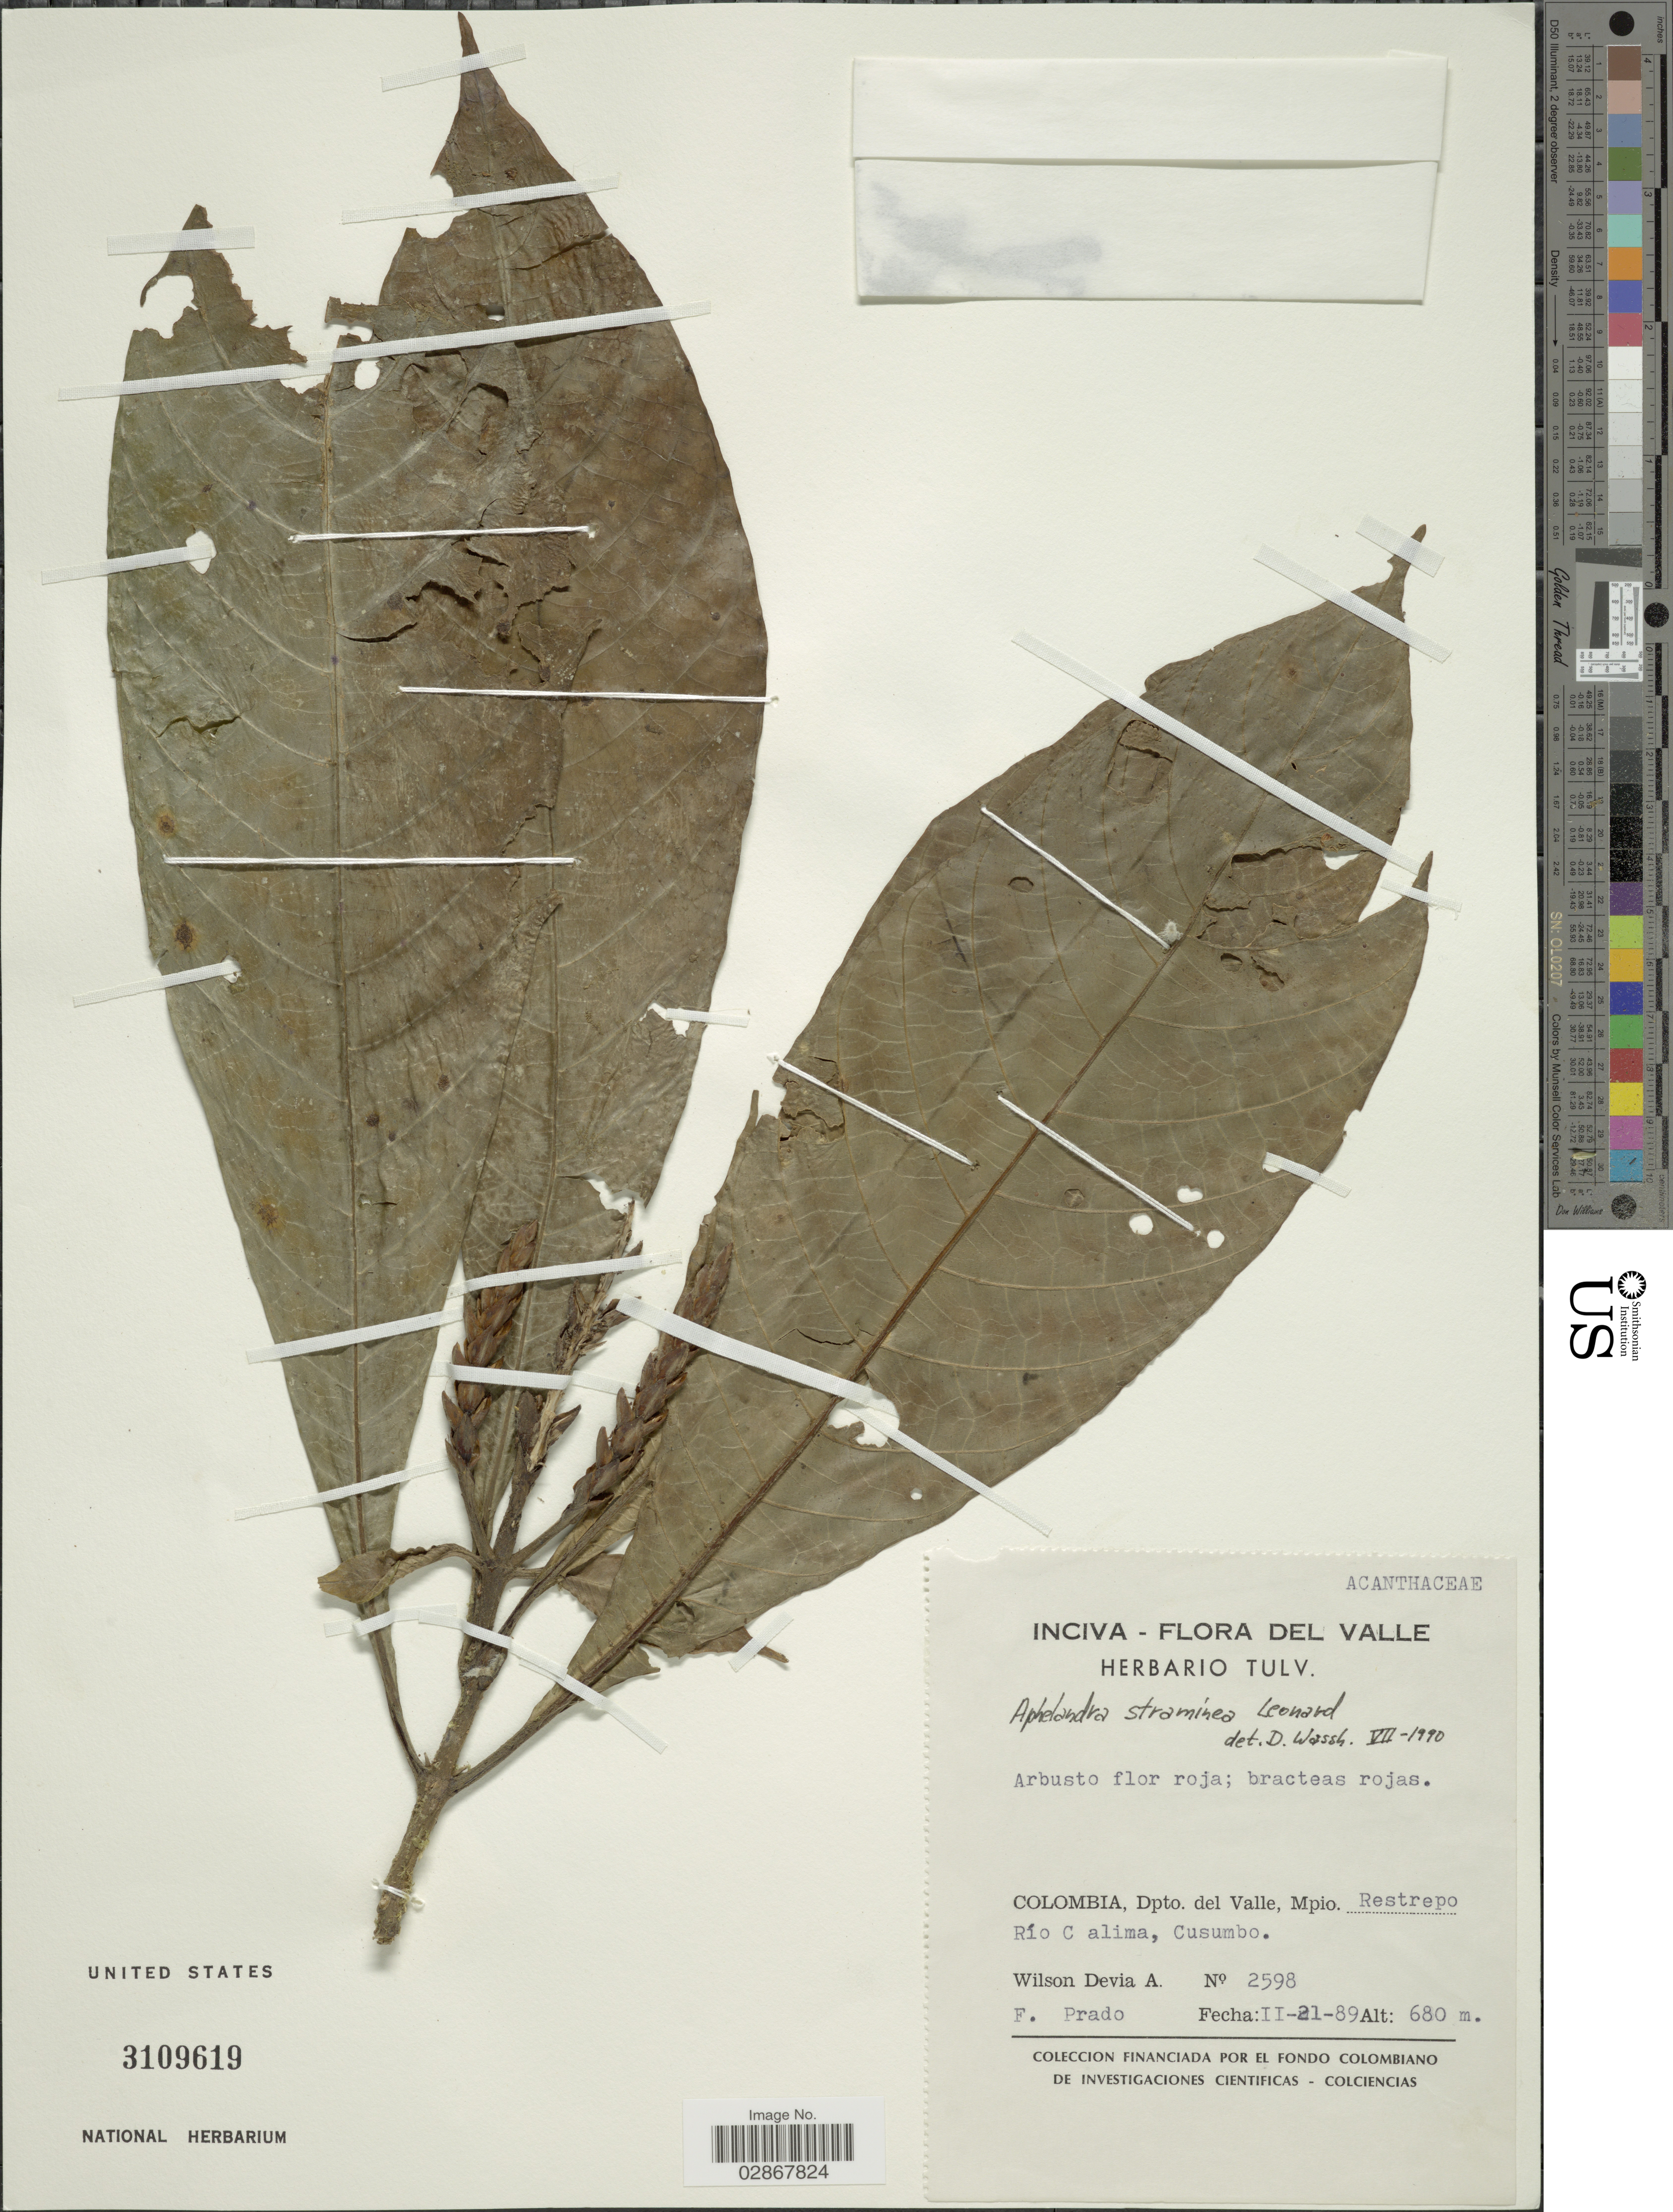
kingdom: Plantae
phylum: Tracheophyta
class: Magnoliopsida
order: Lamiales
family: Acanthaceae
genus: Aphelandra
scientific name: Aphelandra straminea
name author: Leonard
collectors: W. Devia A. & F. Prado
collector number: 2598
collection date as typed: Transcribed d/m/y: 21/2/89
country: Colombia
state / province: Valle del Cauca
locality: Dpto. del Valle, Mpio. Restrepo. Río C alima, Cusumbo.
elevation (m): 680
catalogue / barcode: US 3109619